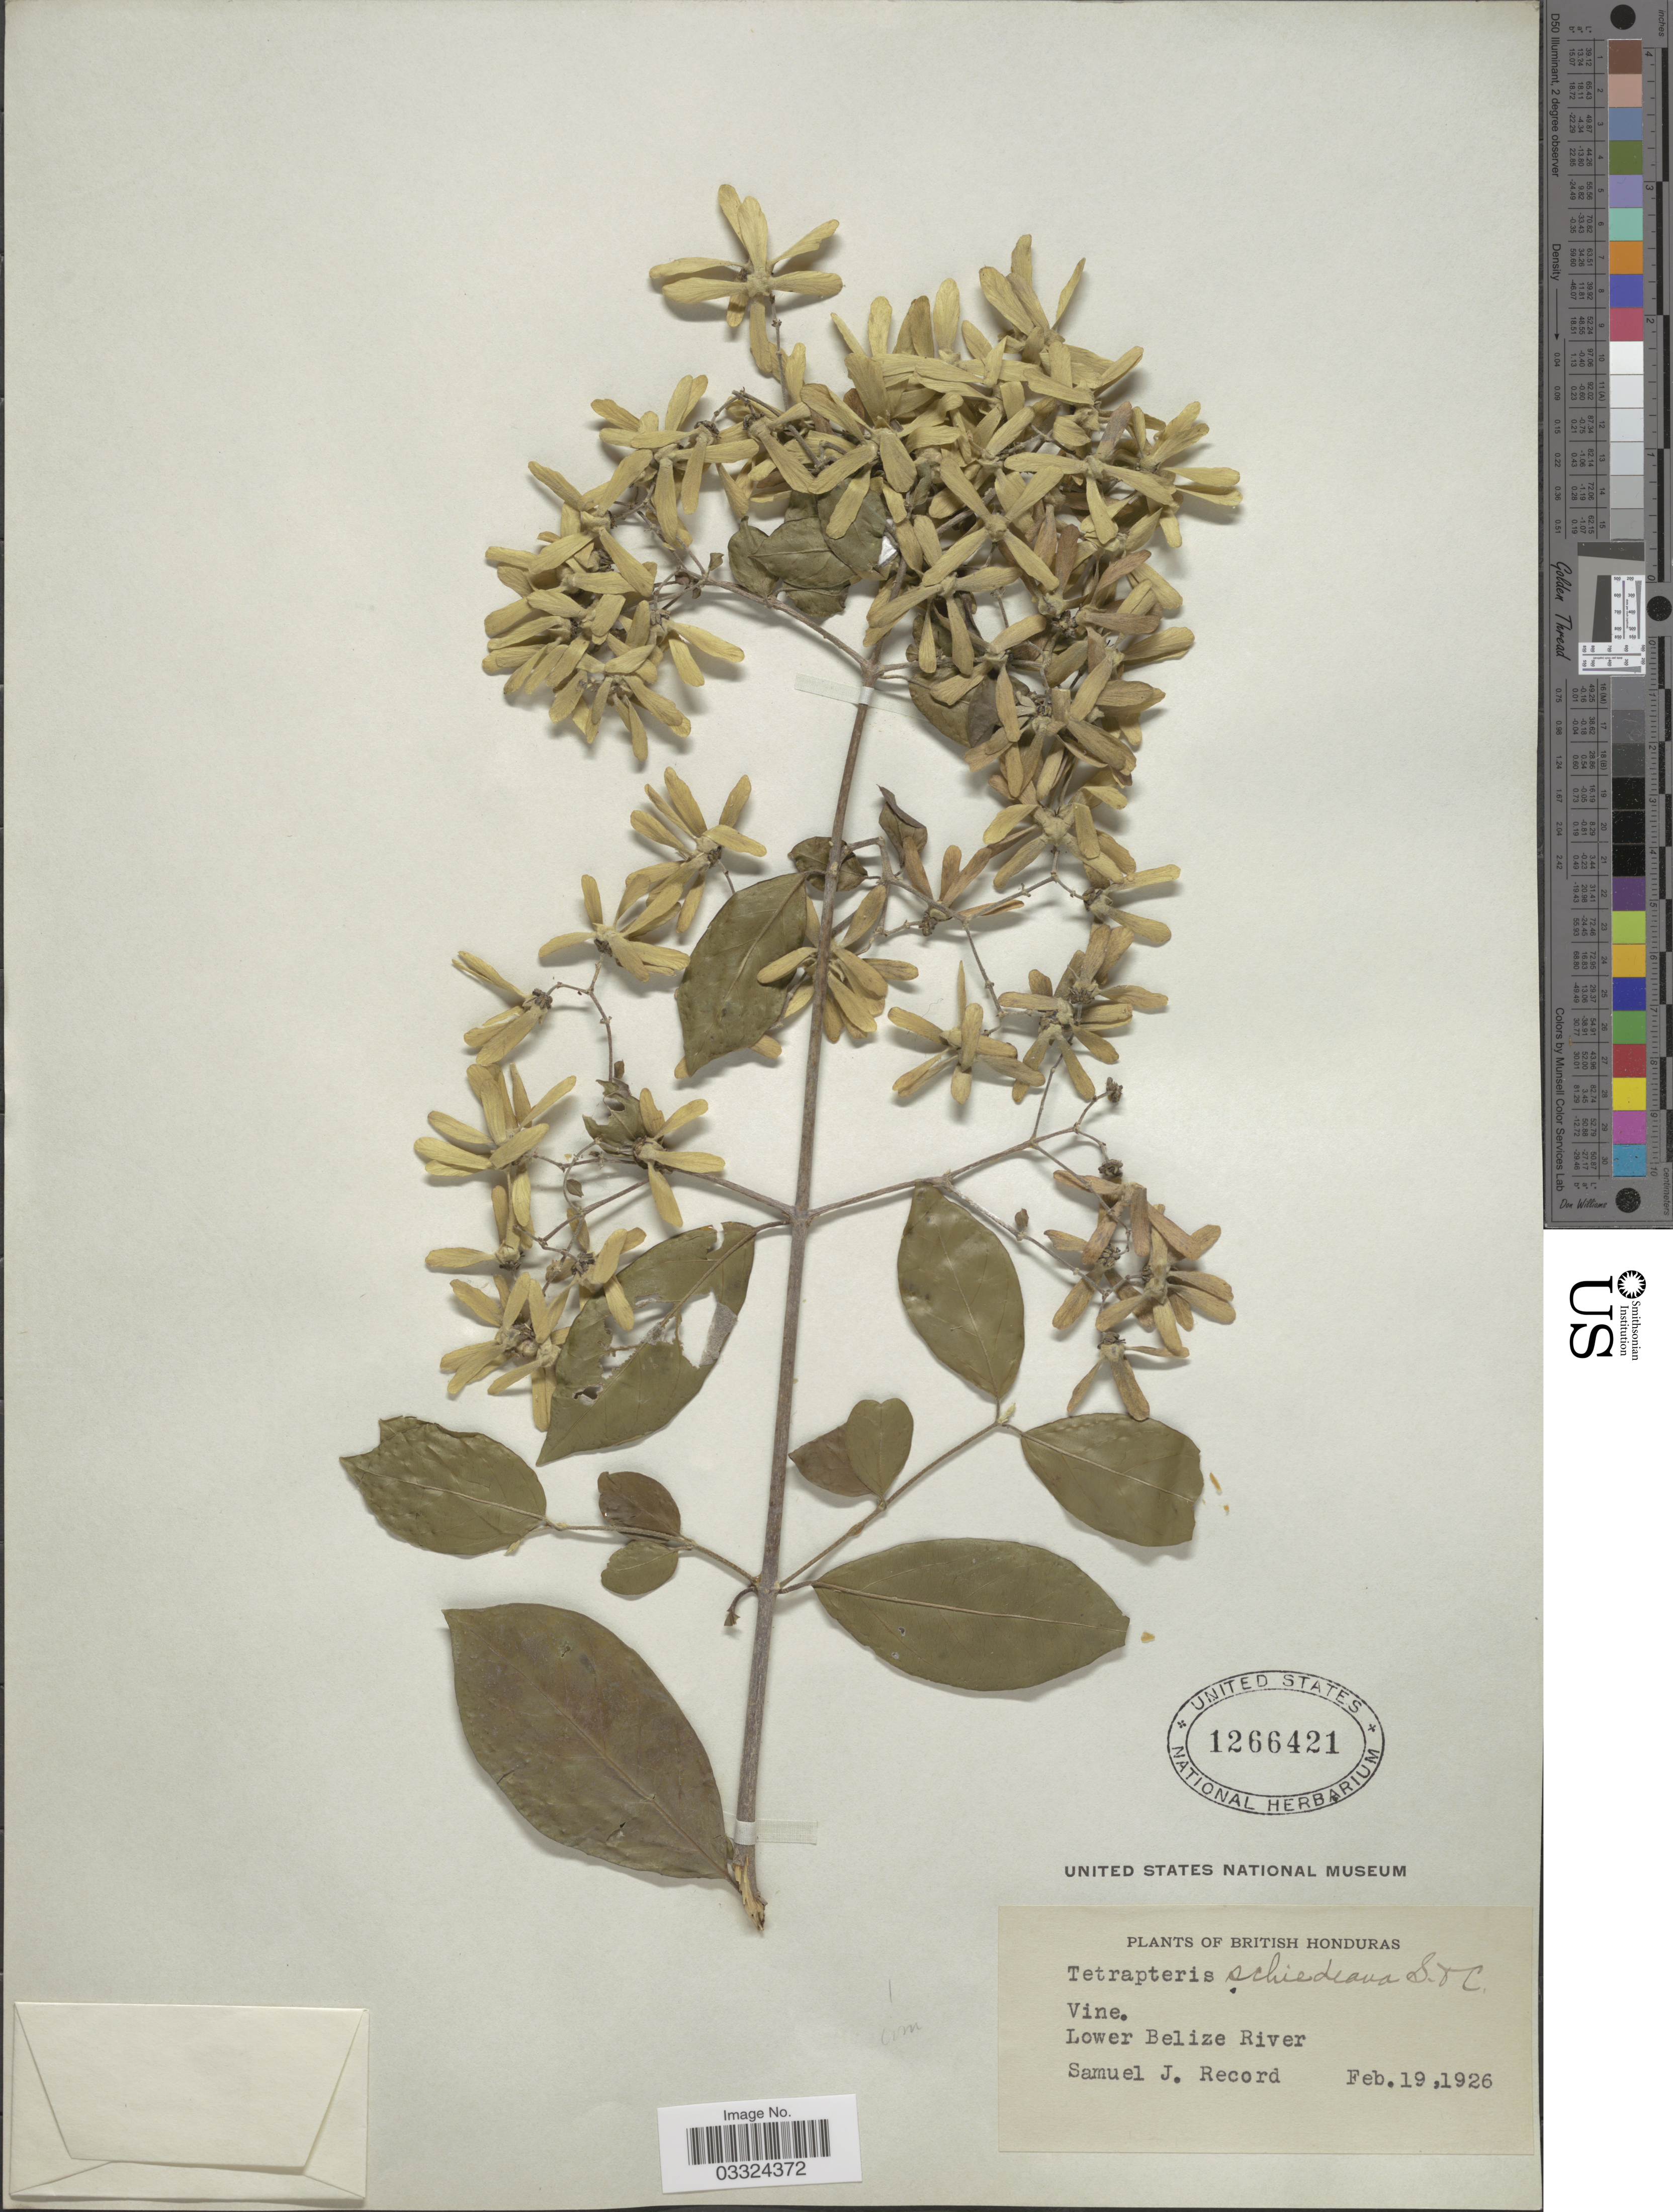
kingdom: Plantae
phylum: Tracheophyta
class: Magnoliopsida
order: Malpighiales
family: Malpighiaceae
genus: Tetrapterys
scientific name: Tetrapterys schiedeana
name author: Schltdl. & Cham.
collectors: S. J. Record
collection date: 1926-02-19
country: Belize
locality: British Honduras. Lower Belize River.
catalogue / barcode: US 1266421